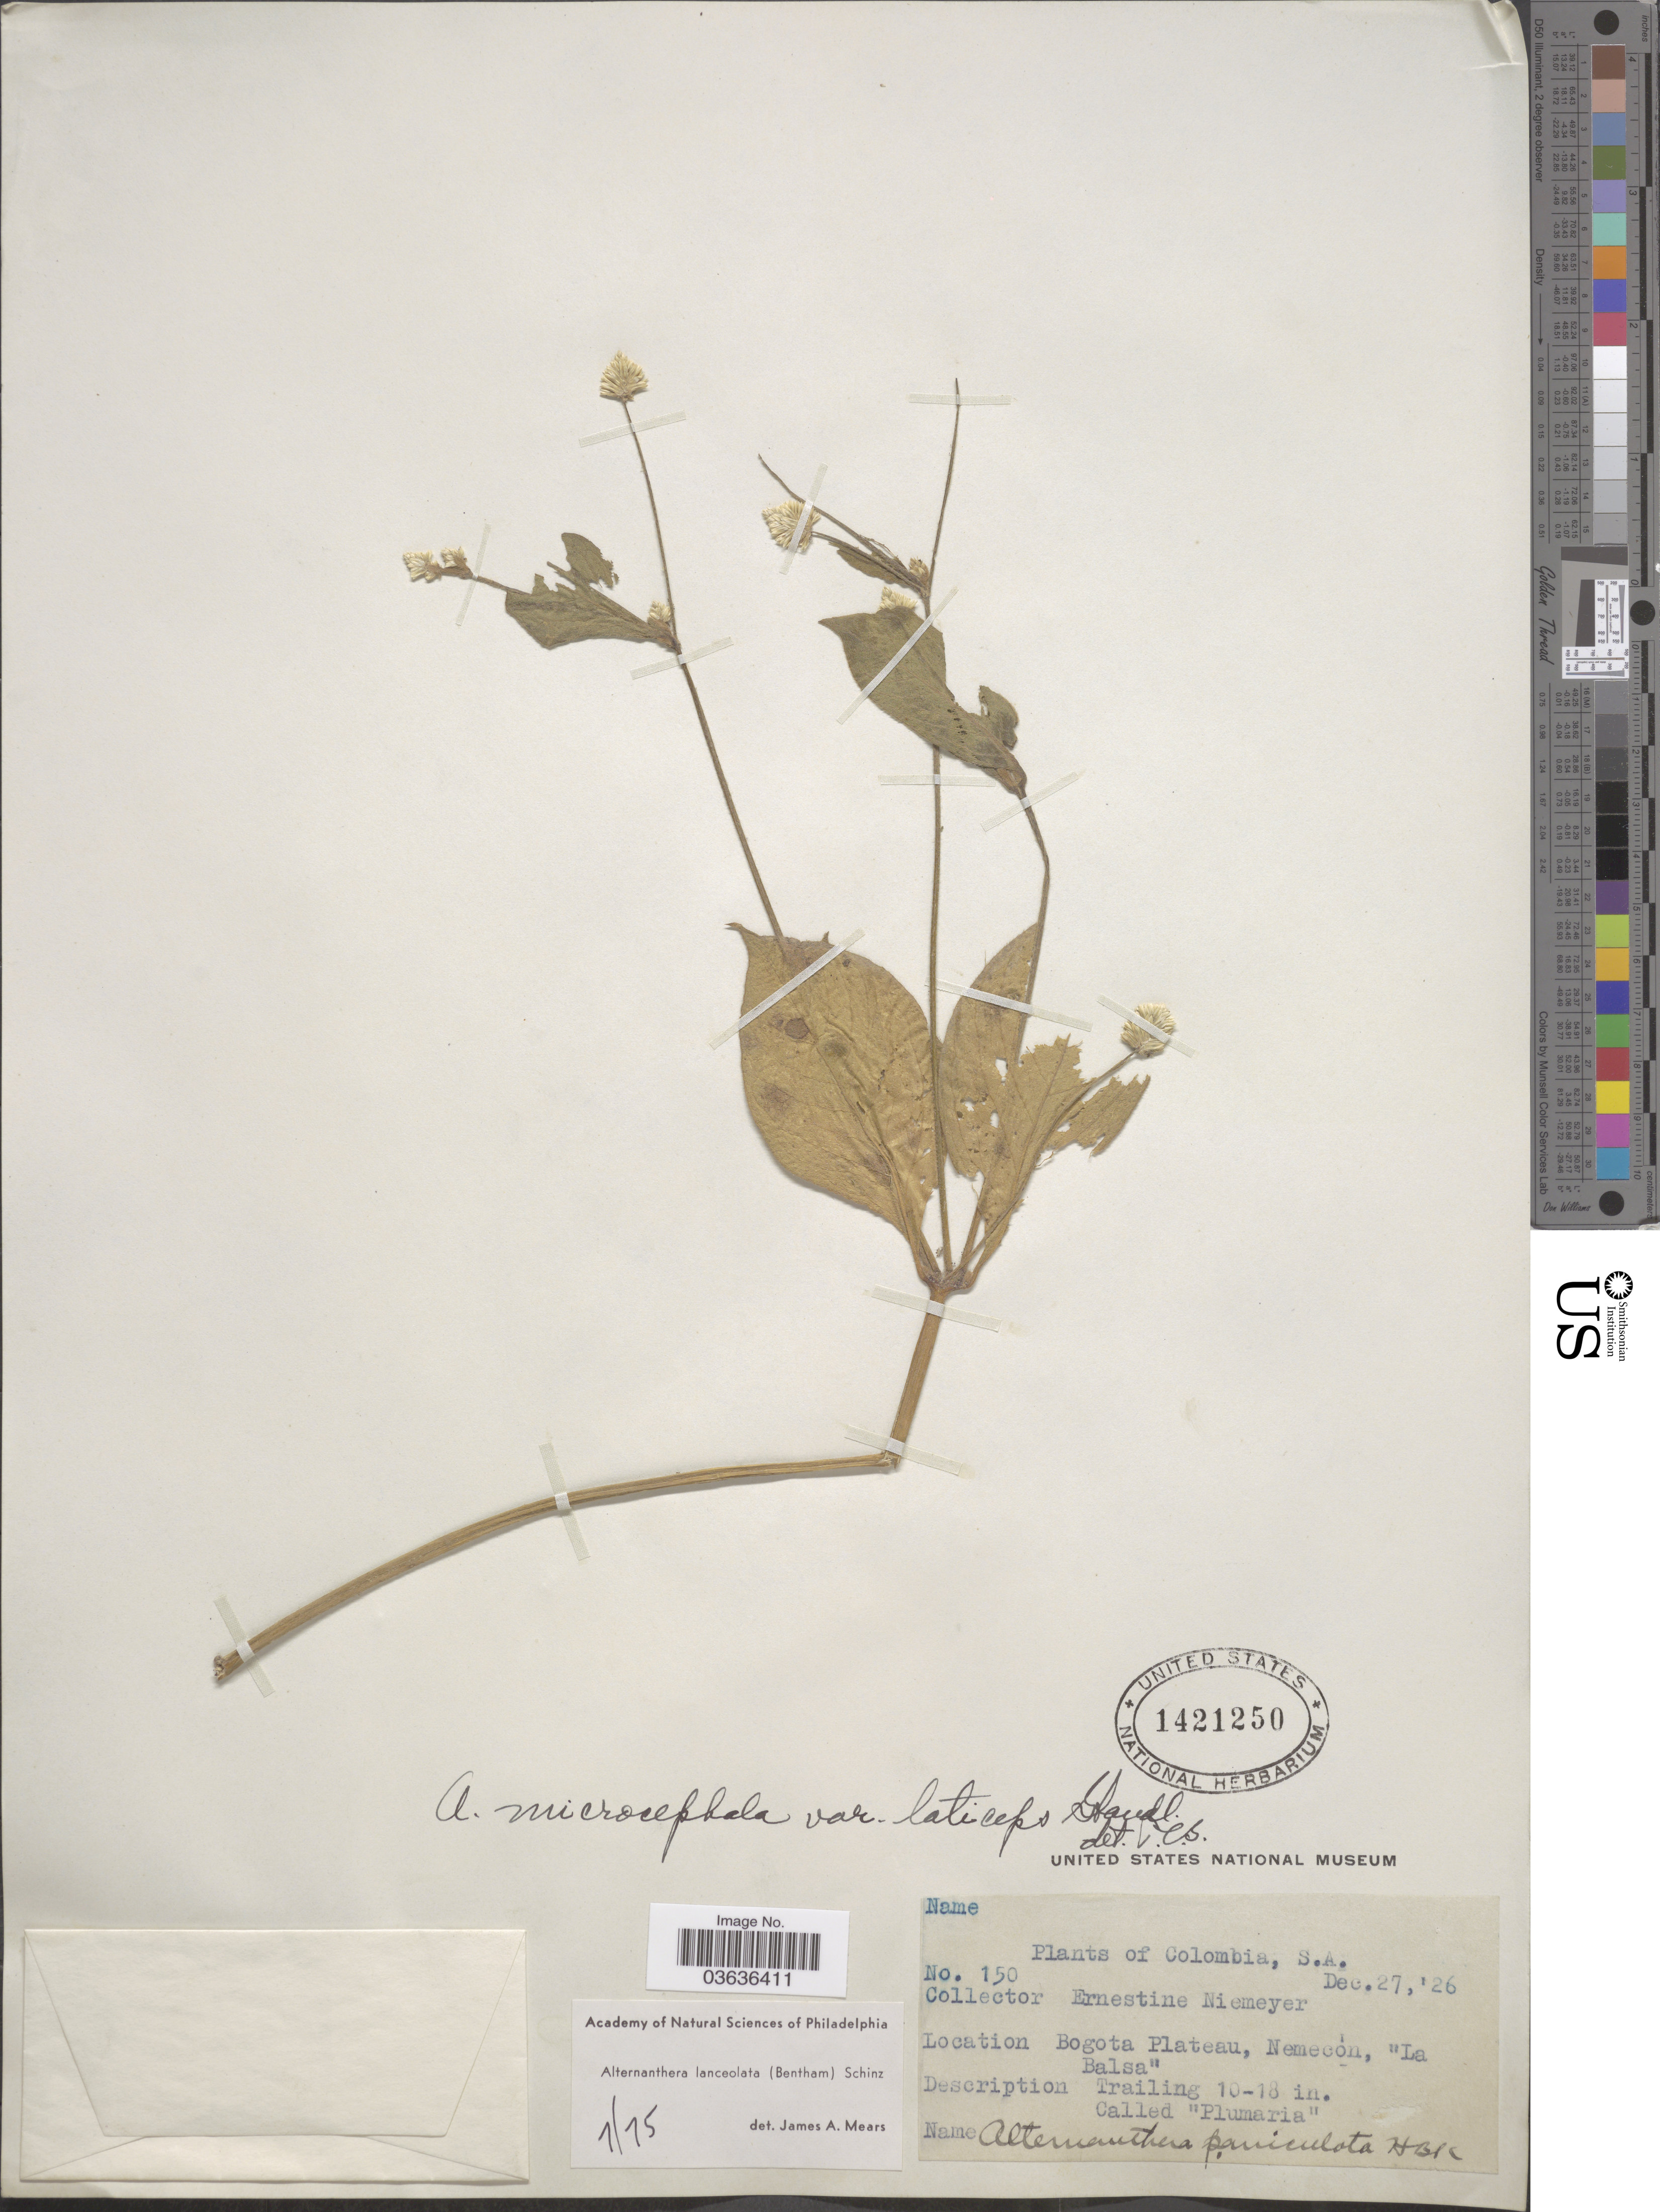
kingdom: Plantae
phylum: Tracheophyta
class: Magnoliopsida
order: Caryophyllales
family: Amaranthaceae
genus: Alternanthera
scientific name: Alternanthera lanceolata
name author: (Benth.) Schinz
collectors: E. H. Niemeyer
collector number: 150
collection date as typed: Transcribed d/m/y: 27/12/26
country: Colombia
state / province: Bogota D.C.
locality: Bogota Plateau, Nemecón, "La Balsa".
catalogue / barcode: US 1421250